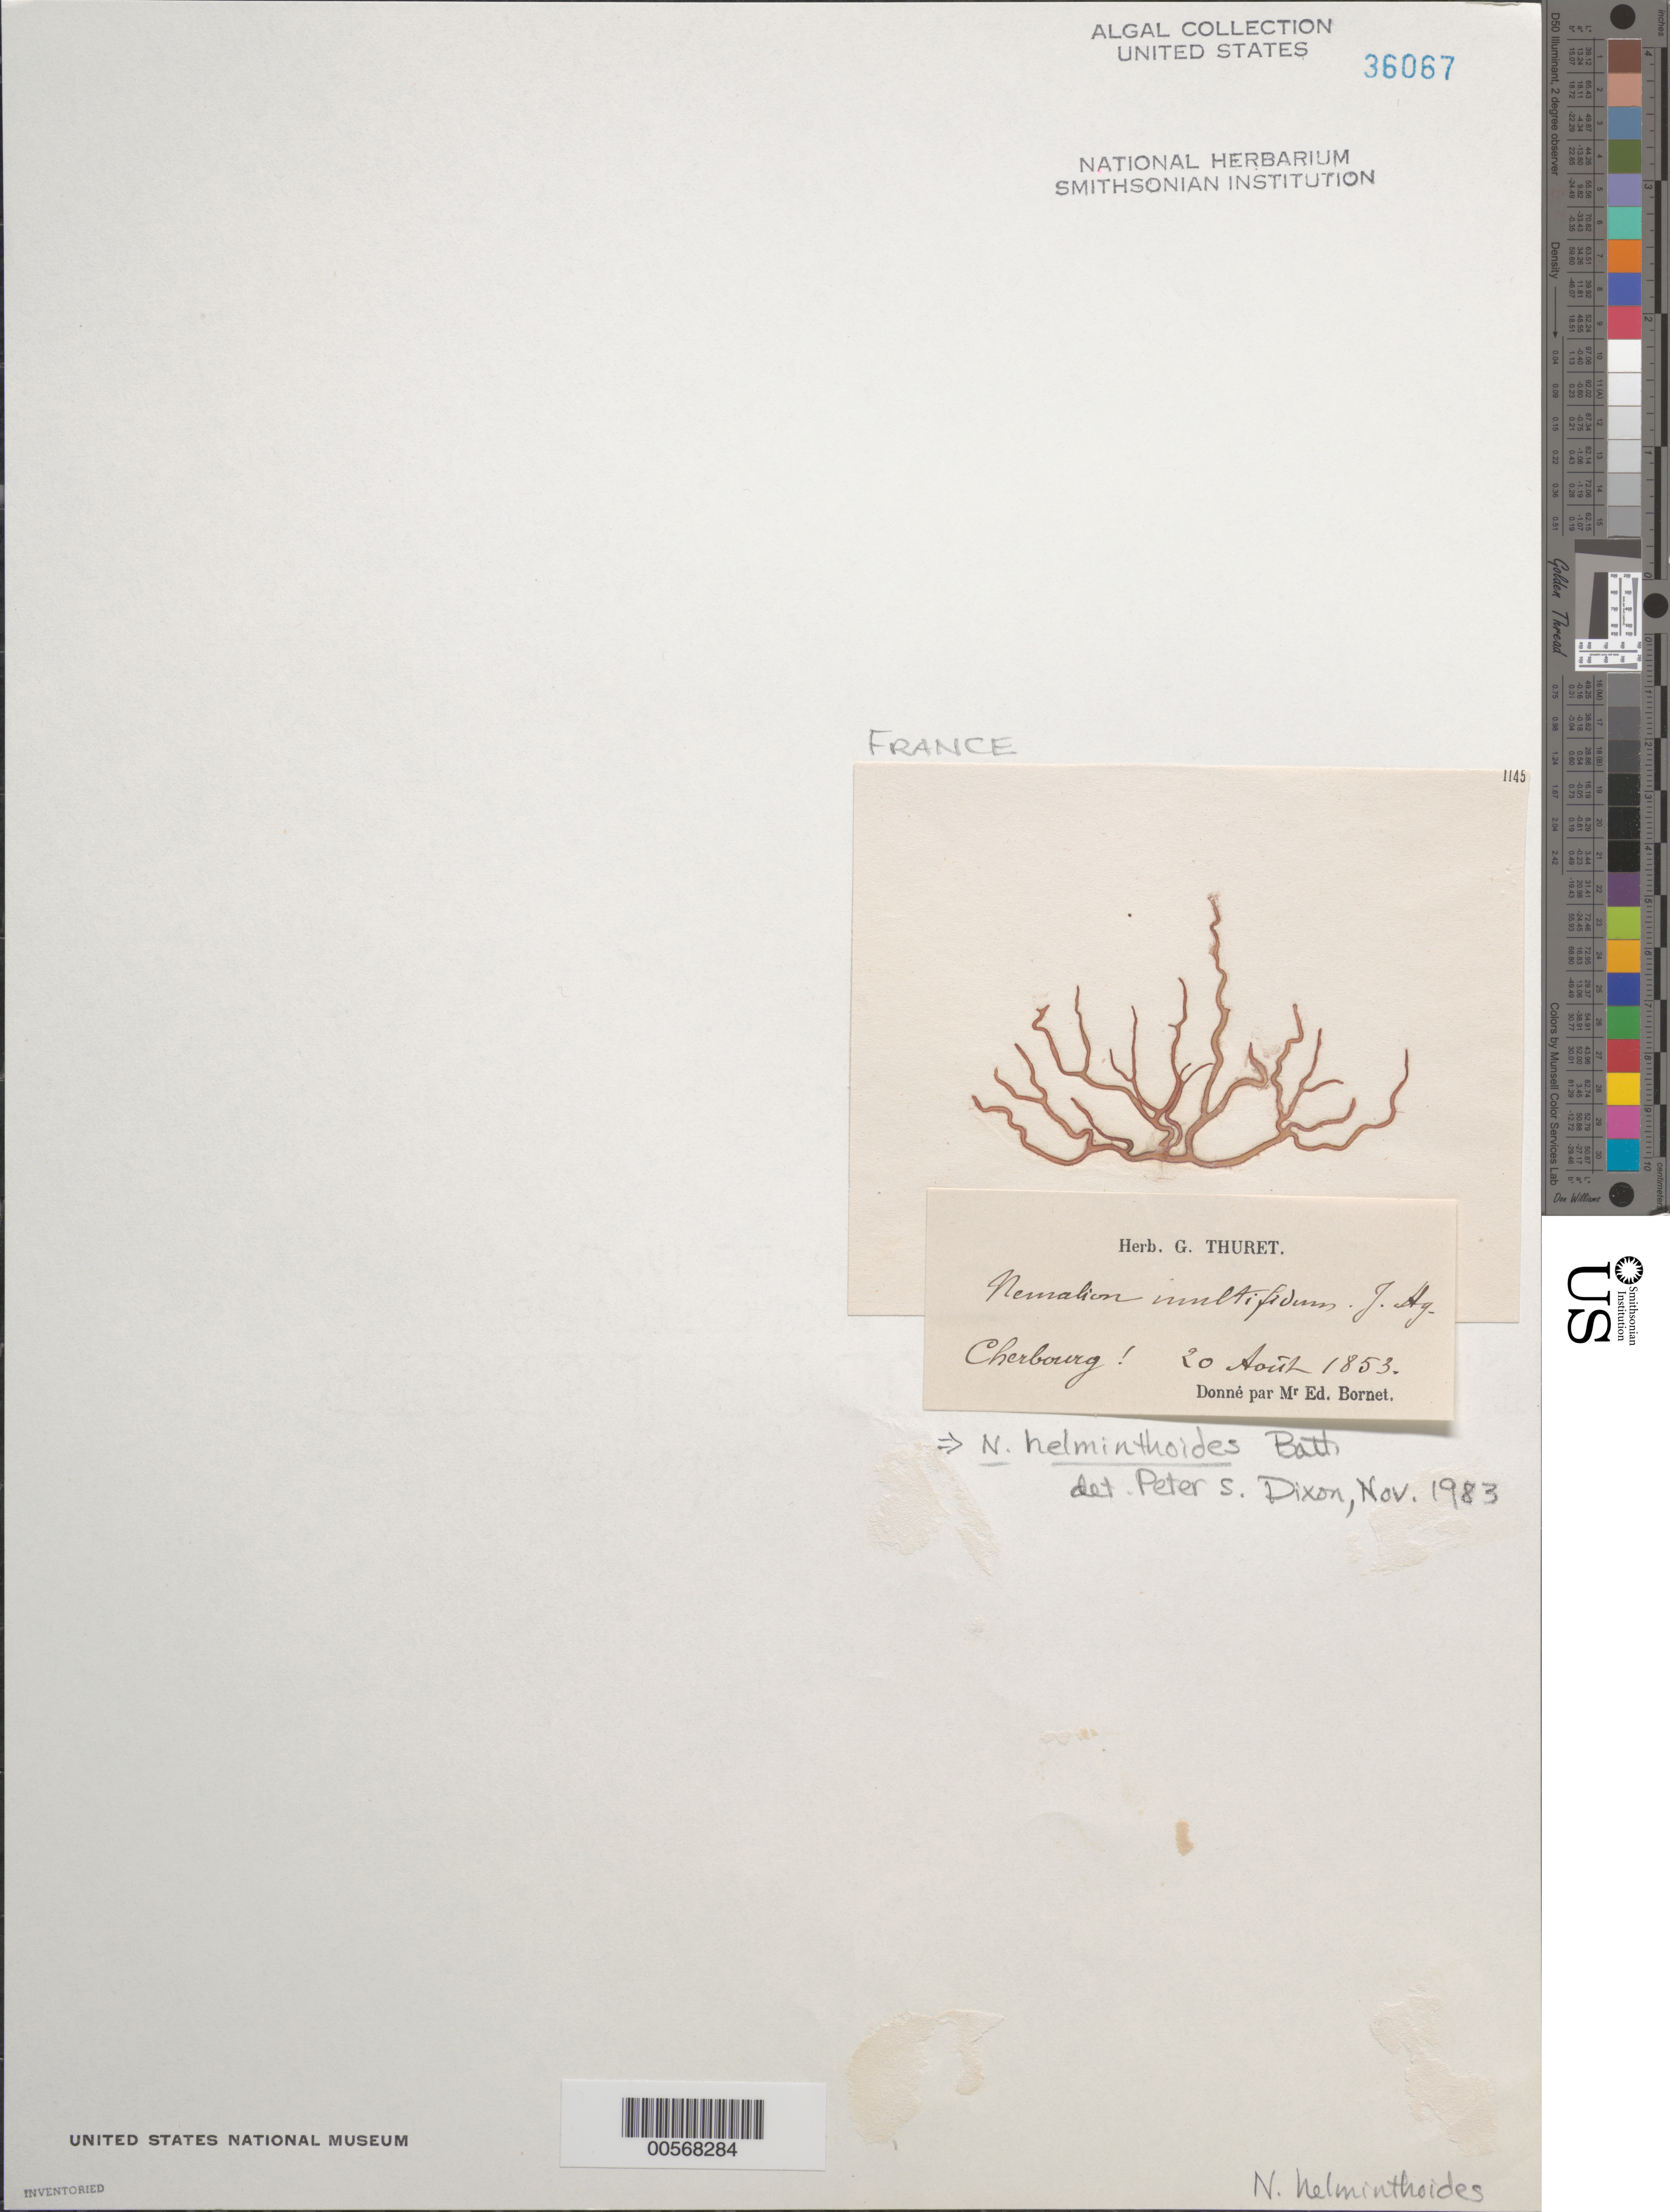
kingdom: Plantae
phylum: Rhodophyta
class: Florideophyceae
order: Nemaliales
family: Nemaliaceae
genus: Nemalion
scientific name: Nemalion multifidum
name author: (Lyngb.) Chauvin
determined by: Algae name updating Project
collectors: Thuret, G. (herbarium)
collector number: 1145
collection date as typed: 20 Aug 1853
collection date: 1853-08-20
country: France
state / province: Normandie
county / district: Manche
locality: Cherbourg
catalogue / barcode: US 36067